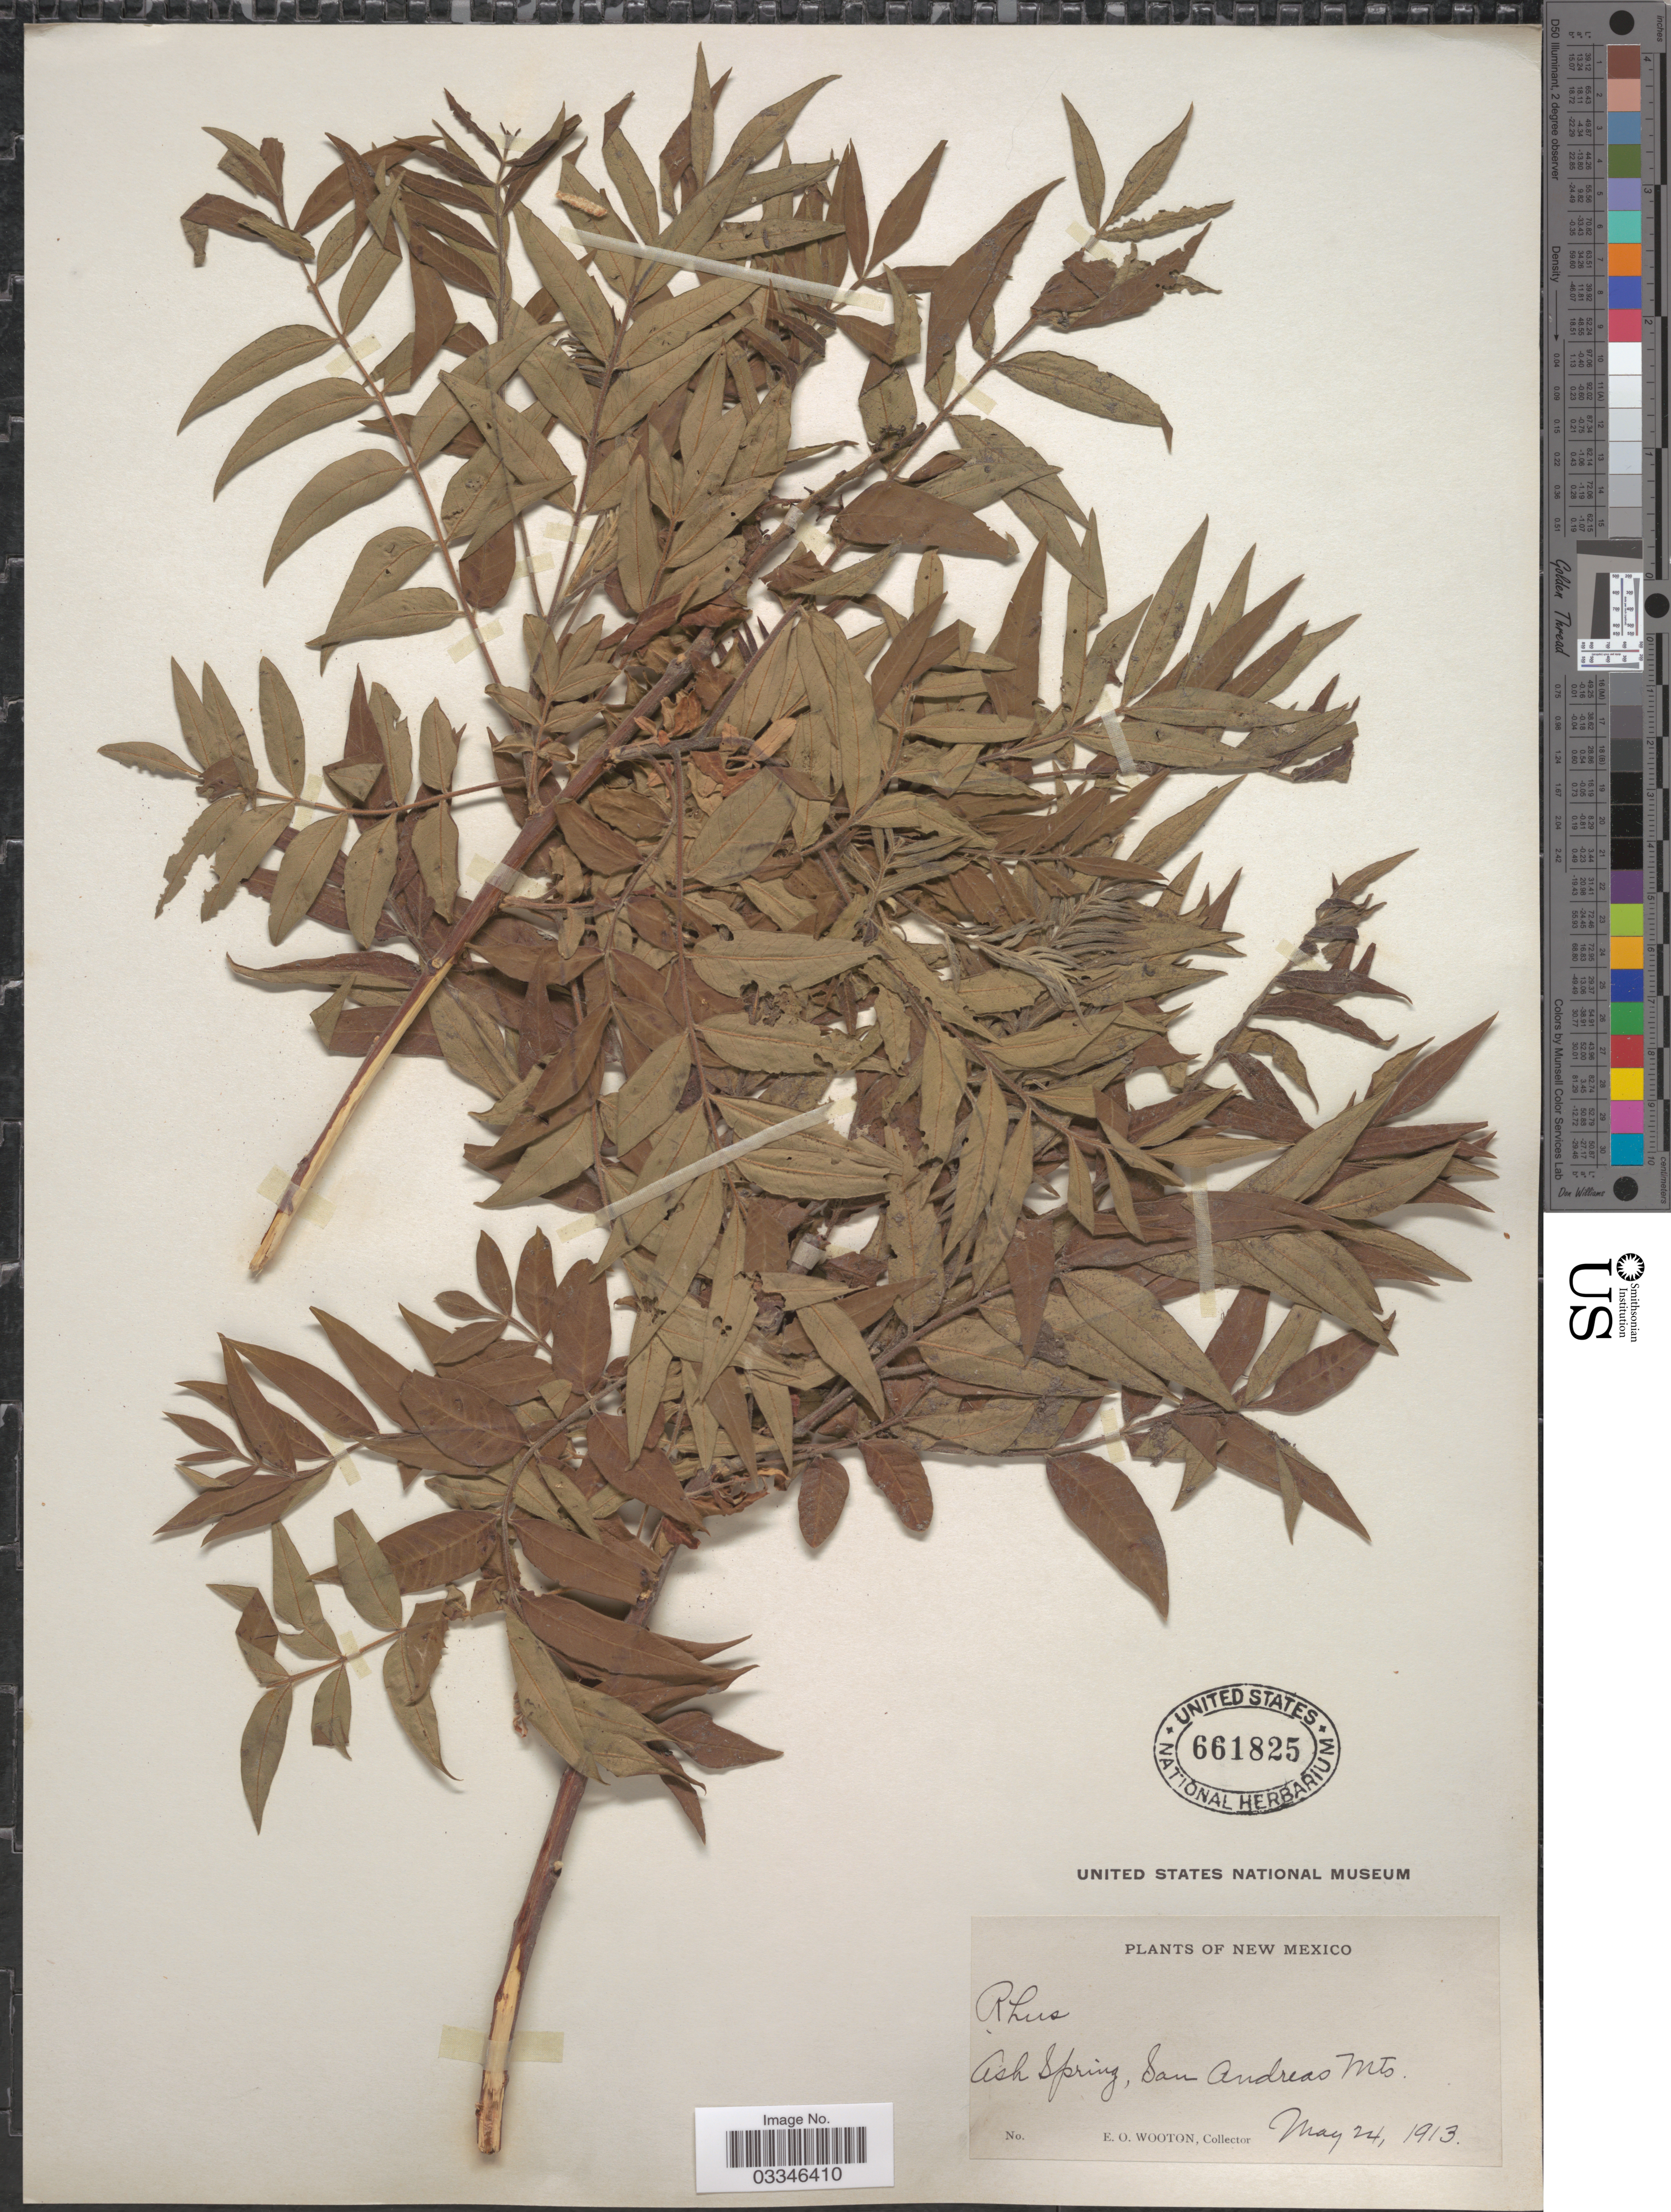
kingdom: Plantae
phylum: Tracheophyta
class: Magnoliopsida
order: Sapindales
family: Anacardiaceae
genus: Rhus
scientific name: Rhus lanceolata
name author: (A. Gray) Britton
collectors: E. O. Wooton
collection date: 1913-05-24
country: United States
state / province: New Mexico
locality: Ash Spring, San Andreas Mts.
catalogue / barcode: US 661825